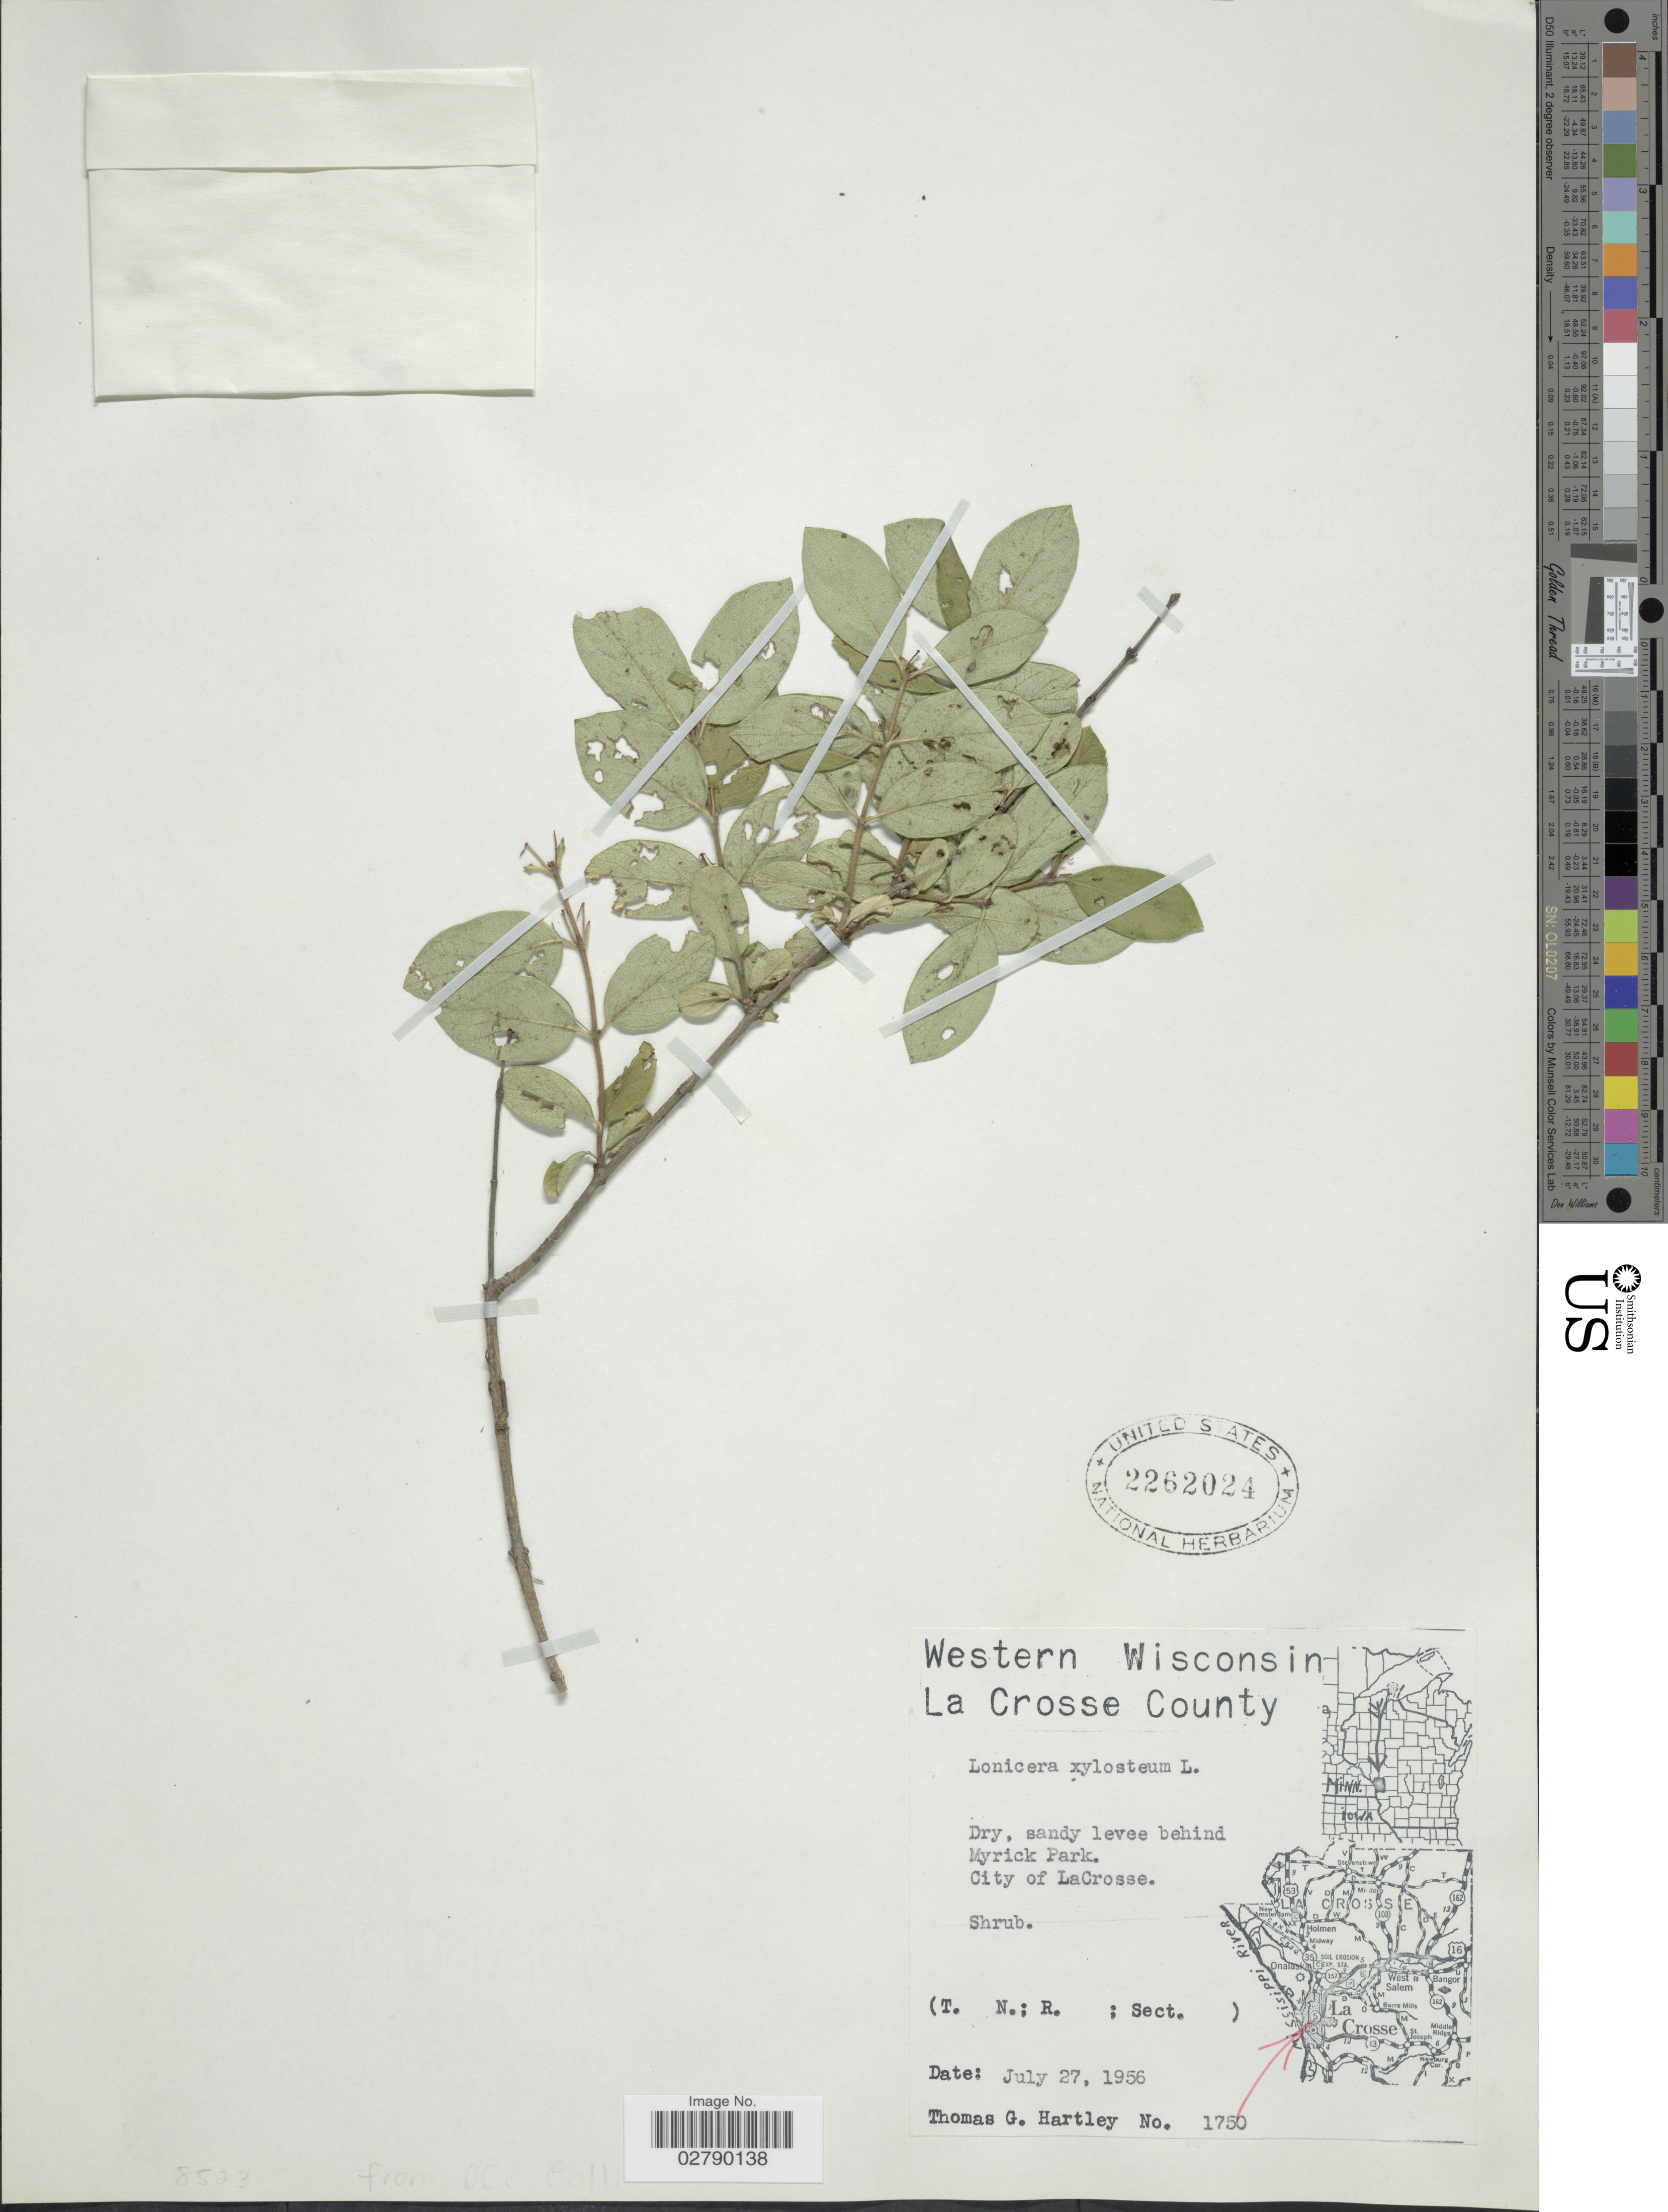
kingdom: Plantae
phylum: Tracheophyta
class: Magnoliopsida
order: Dipsacales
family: Caprifoliaceae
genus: Lonicera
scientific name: Lonicera xylosteum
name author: L.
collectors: T. G. Hartley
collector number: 1750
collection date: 1956-07-27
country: United States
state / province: Wisconsin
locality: Western Wisconsin. La Crosse County. Myrick Park. City of LaCrosse.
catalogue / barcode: US 2262024